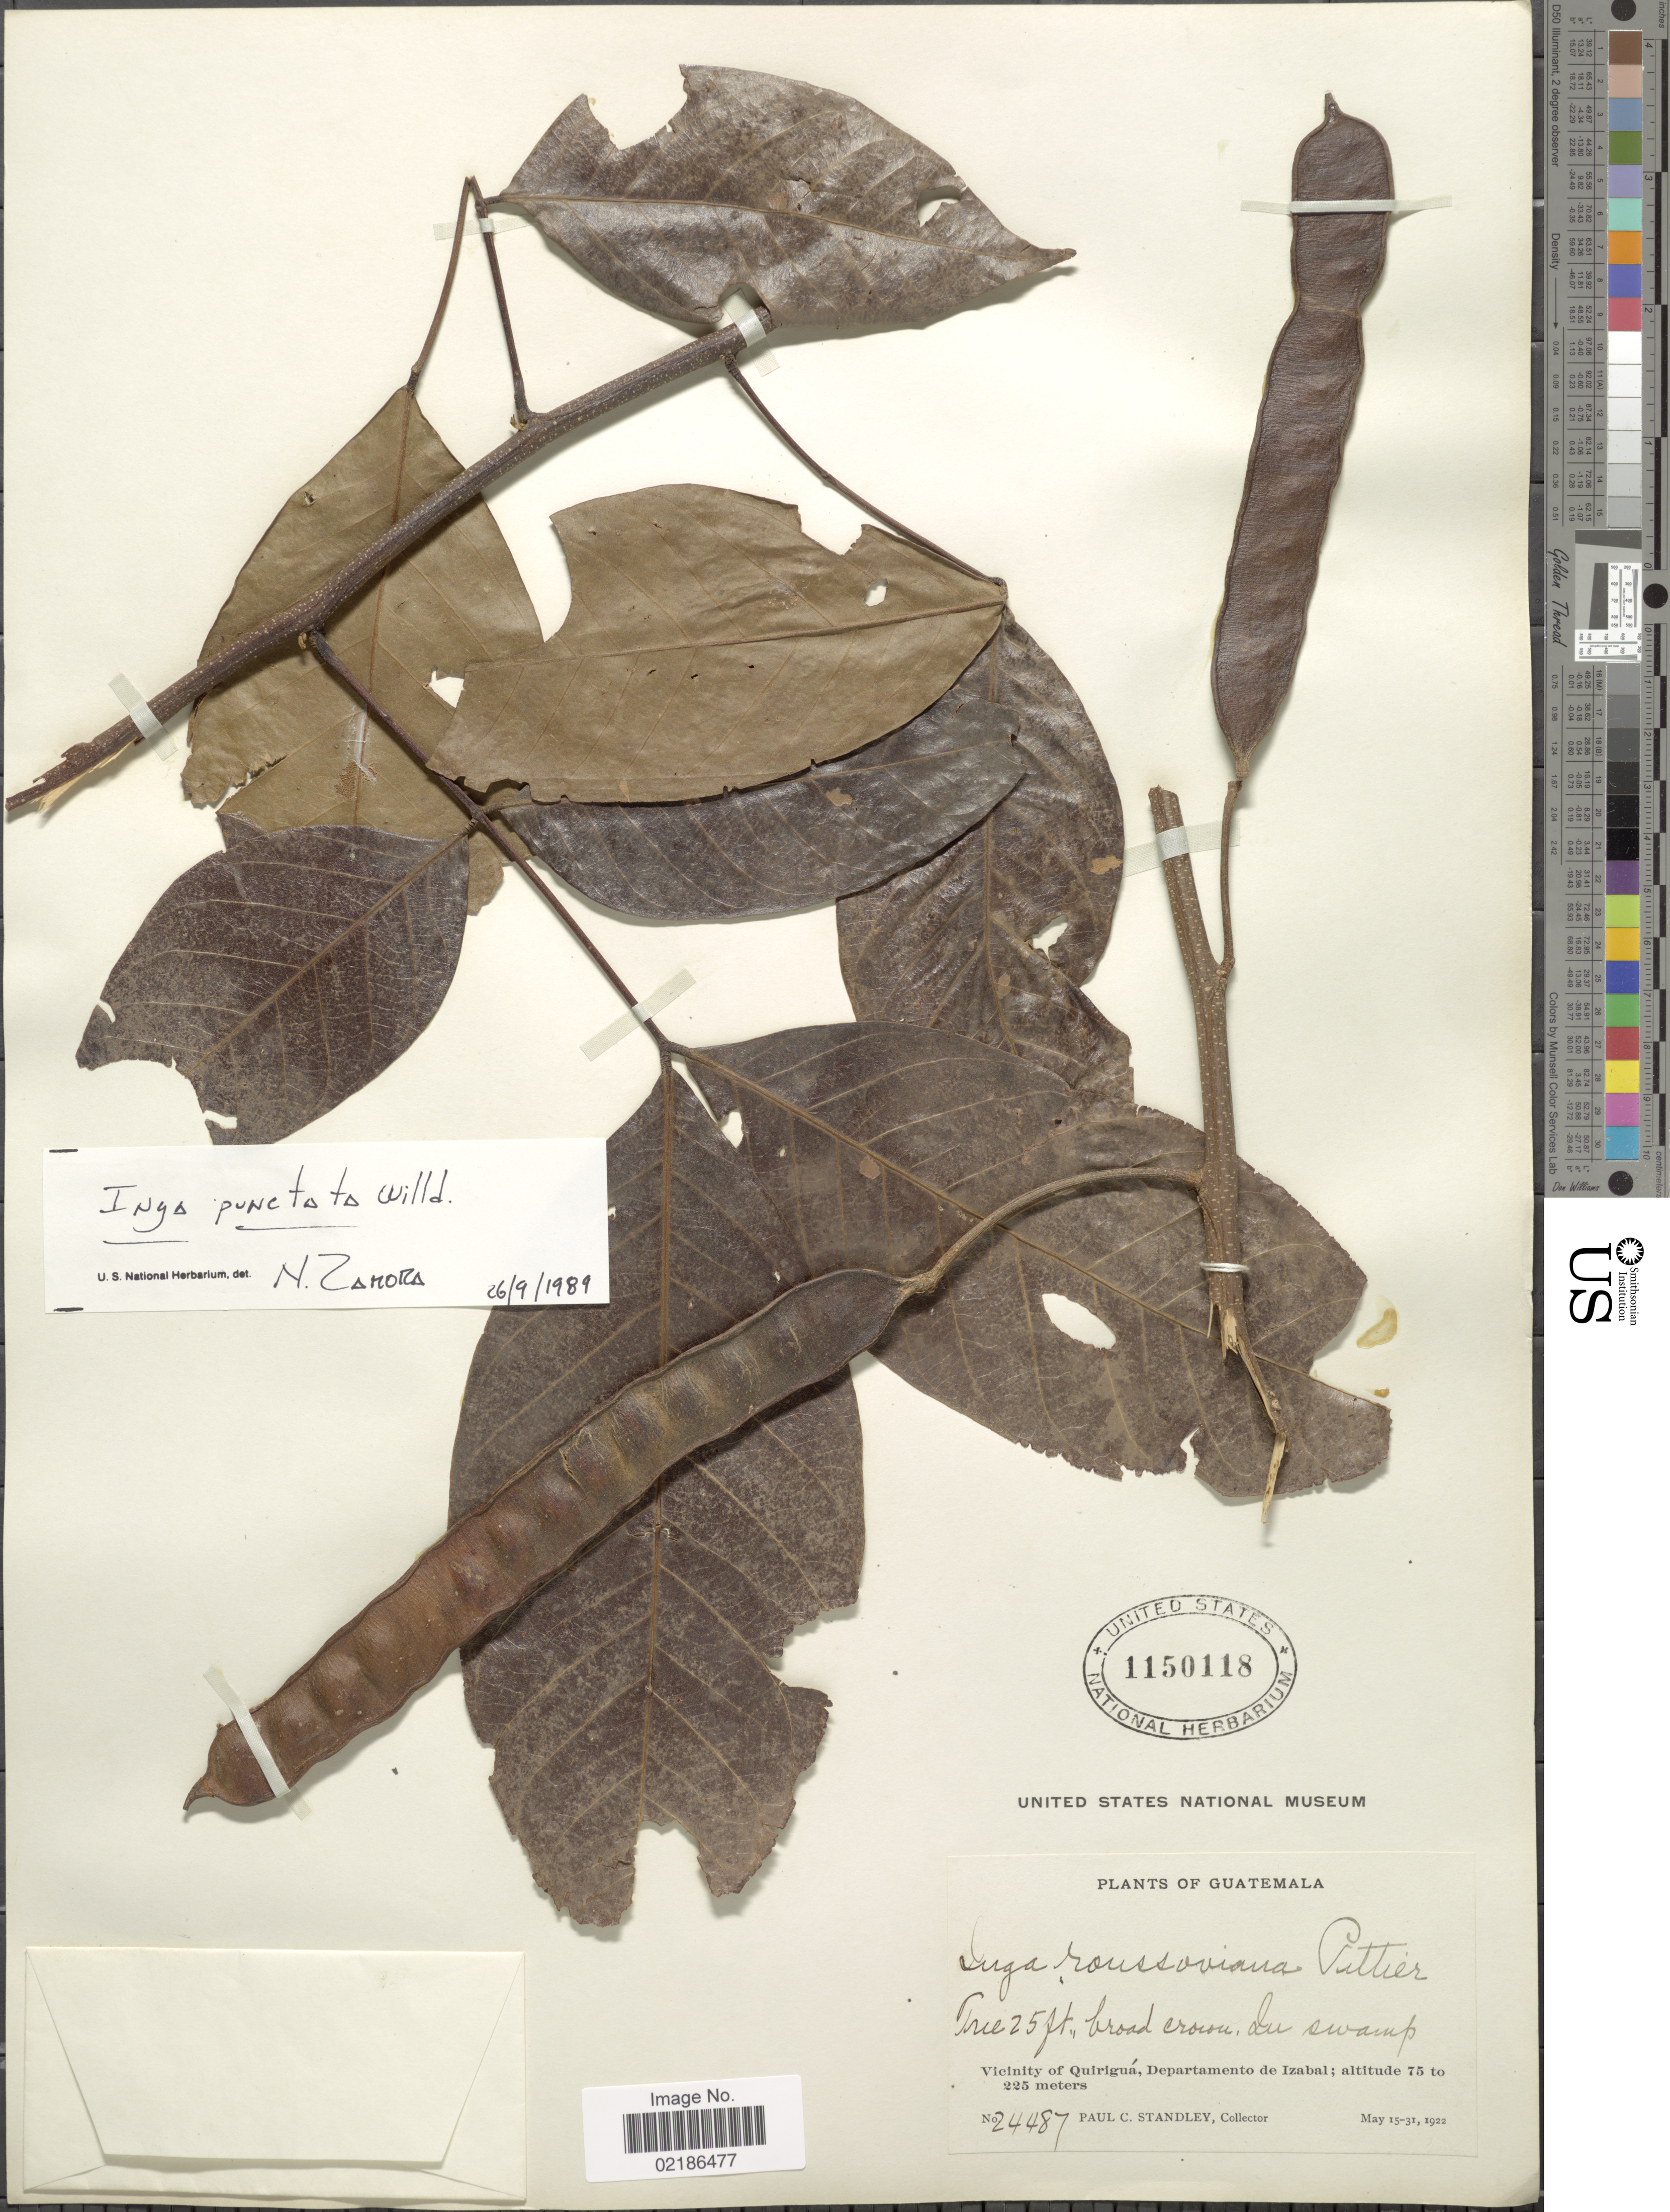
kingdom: Plantae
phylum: Tracheophyta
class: Magnoliopsida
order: Fabales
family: Fabaceae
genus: Inga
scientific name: Inga punctata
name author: Willd.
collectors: P. C. Standley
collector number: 24487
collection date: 1922-05-15/1922-05-31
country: Guatemala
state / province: Izabal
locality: Vicinity of Quirigua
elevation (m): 75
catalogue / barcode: US 1150118